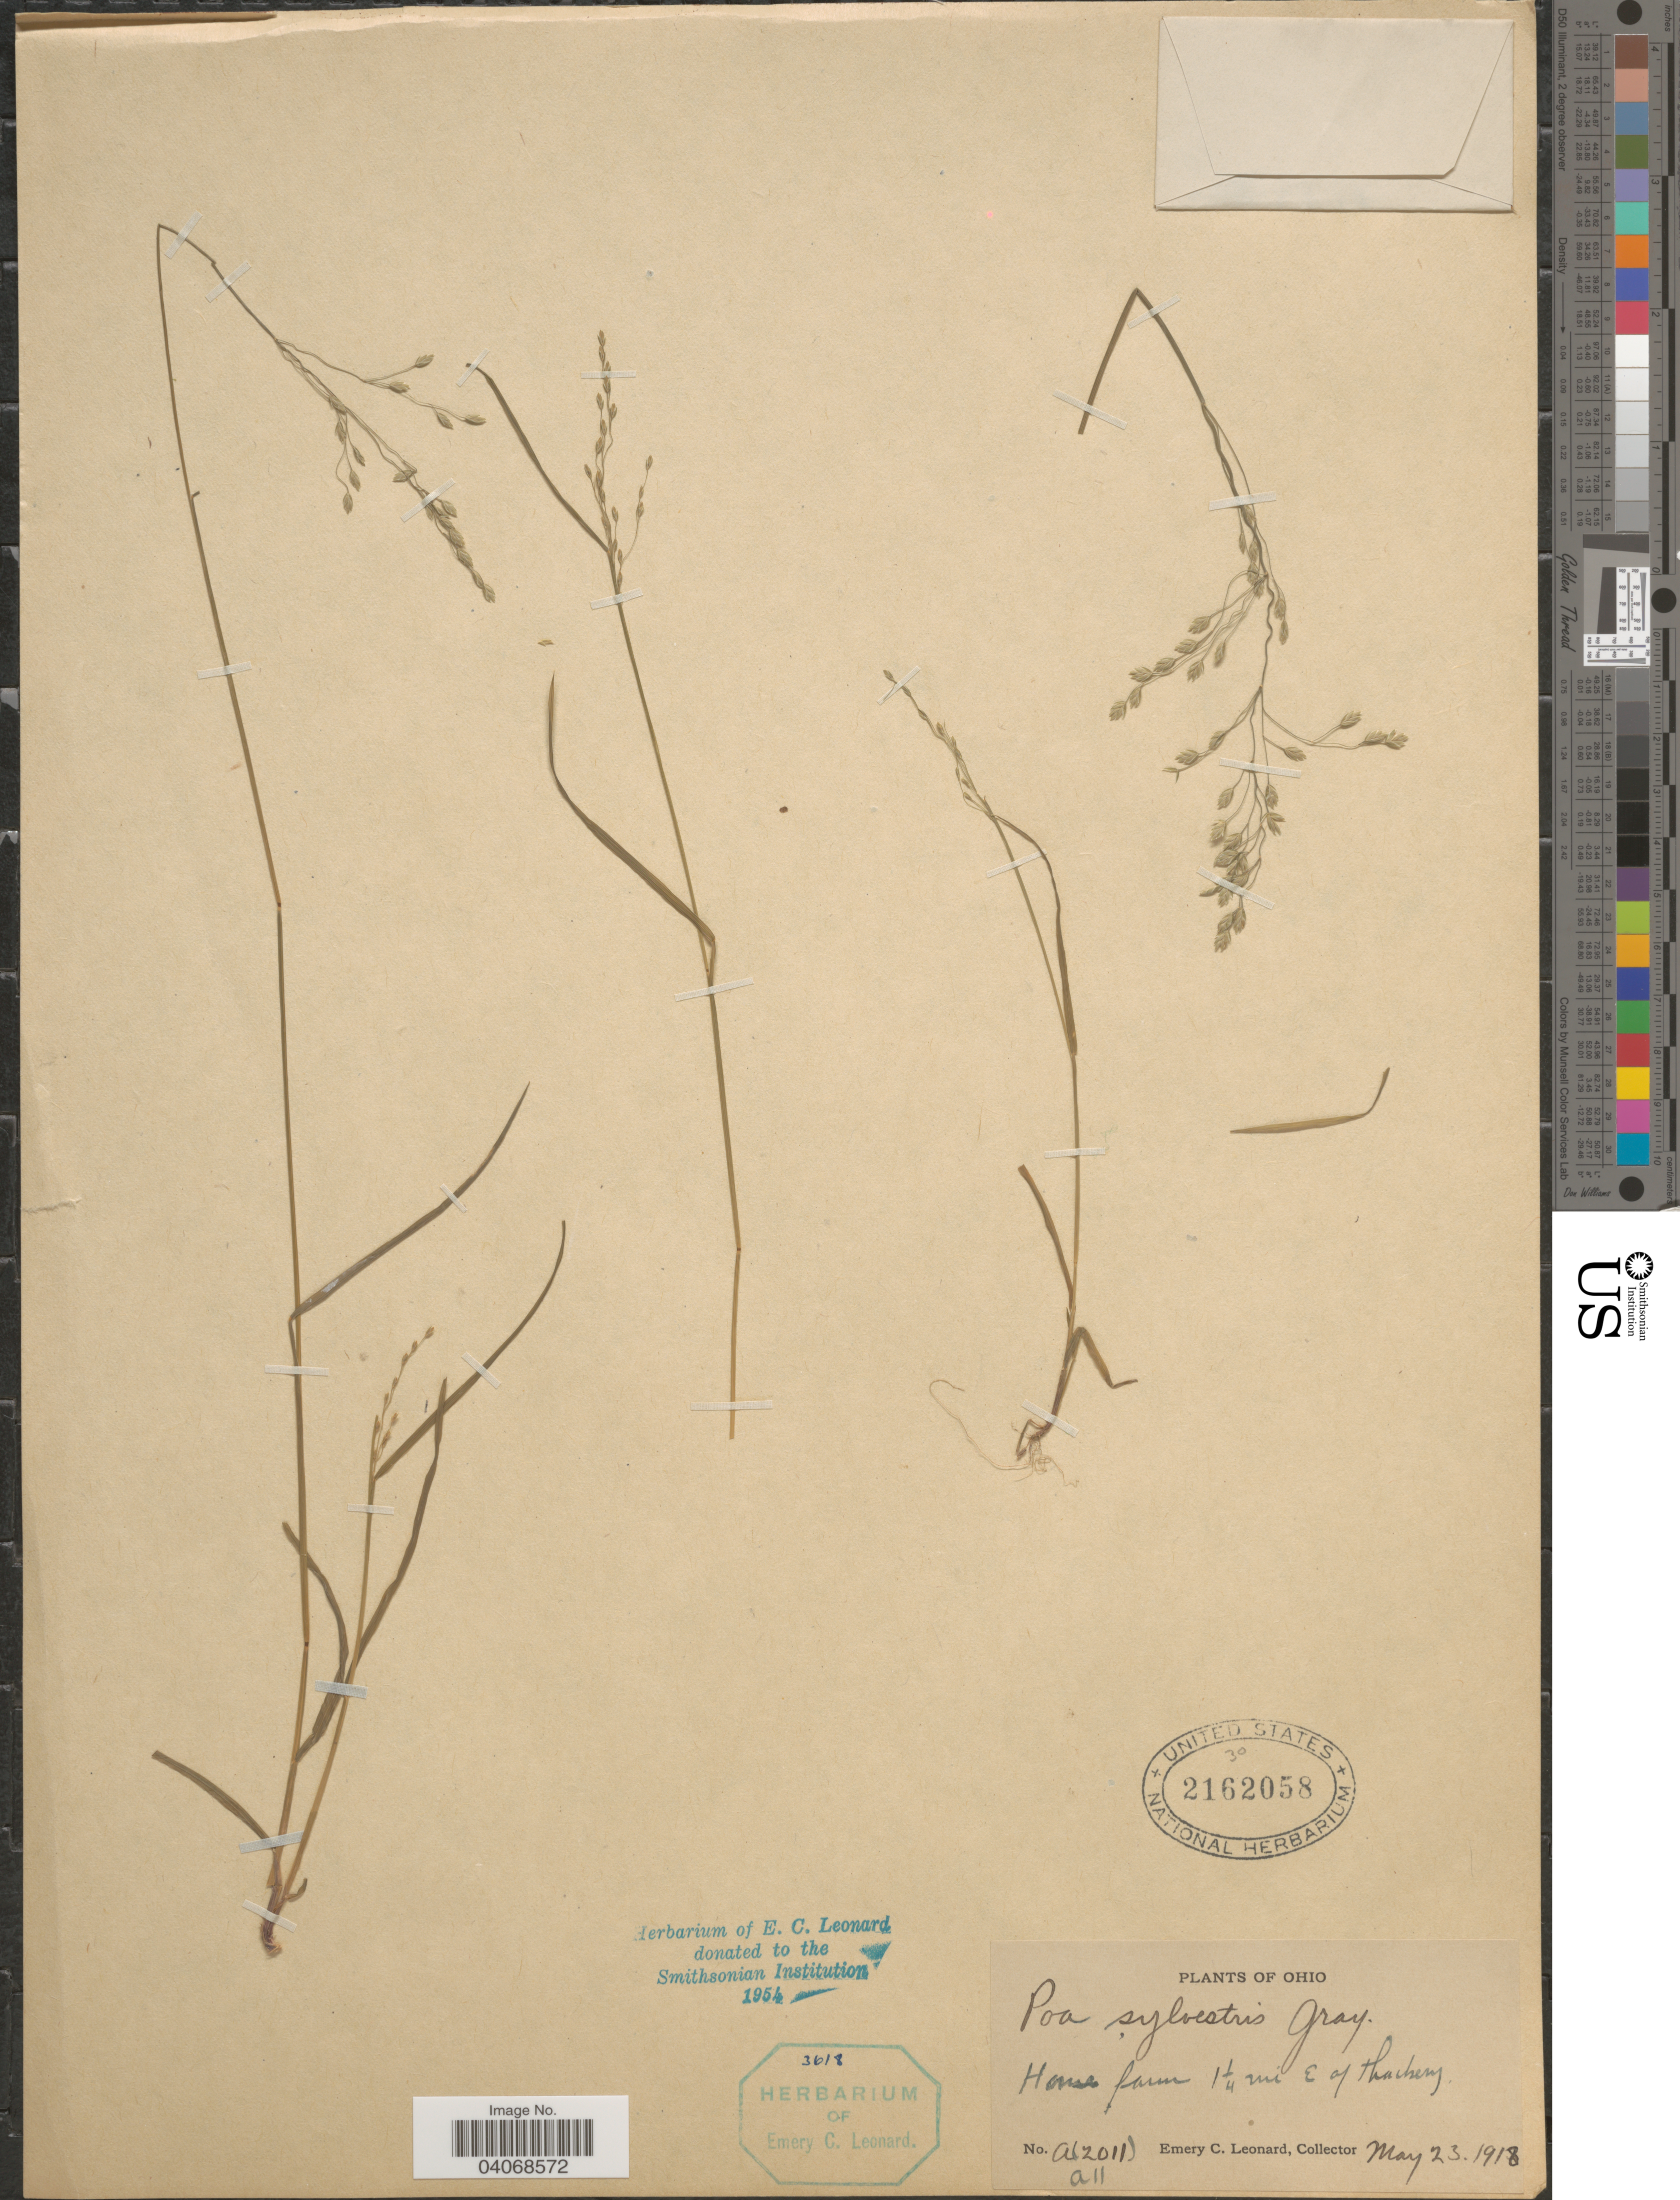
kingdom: Plantae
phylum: Tracheophyta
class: Liliopsida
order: Poales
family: Poaceae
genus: Poa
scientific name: Poa sylvestris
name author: A. Gray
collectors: E. C. Leonard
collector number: A11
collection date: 1918-05-23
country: United States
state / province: Ohio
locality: Hanse farm 1¼ mi E of thachery.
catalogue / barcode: US 2162058